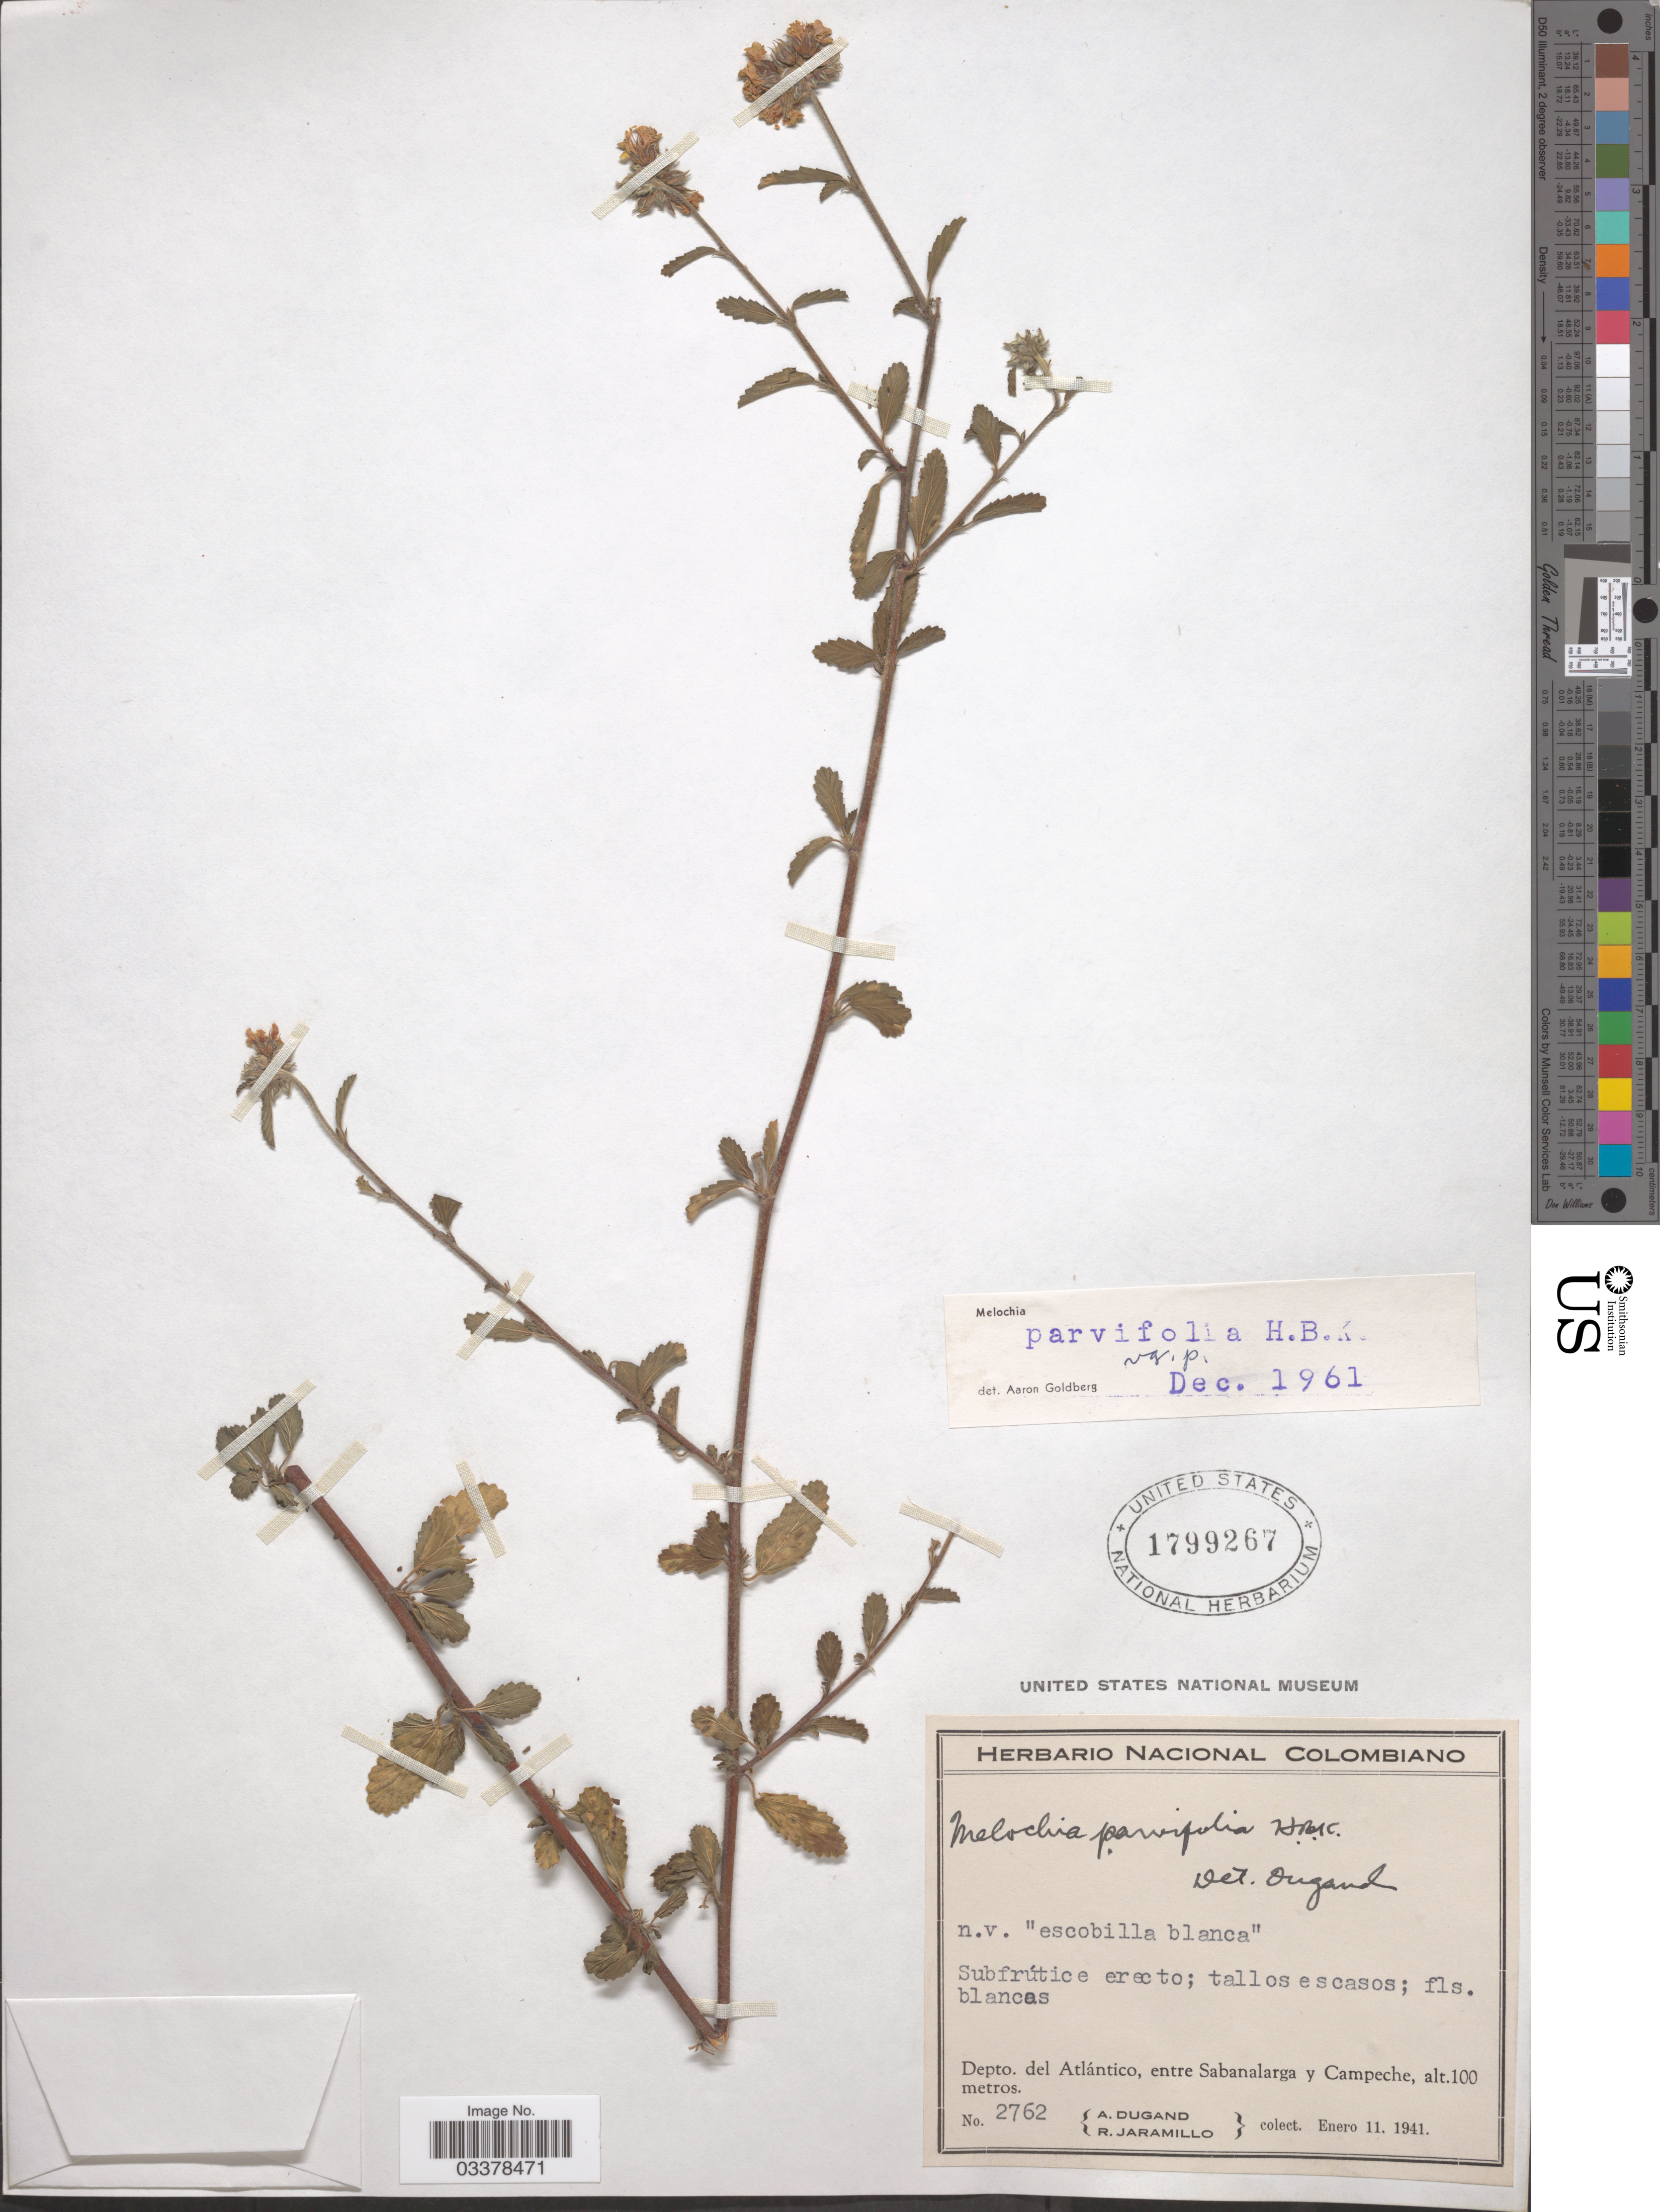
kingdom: Plantae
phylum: Tracheophyta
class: Magnoliopsida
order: Malvales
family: Malvaceae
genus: Melochia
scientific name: Melochia parvifolia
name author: Kunth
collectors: A. Dugand & R. Jaramillo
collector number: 2762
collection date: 1941-01-11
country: Colombia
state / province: Atlántico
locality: Depto. del Atlántico, entre Sabanalarga y Campeche.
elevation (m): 100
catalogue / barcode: US 1799267